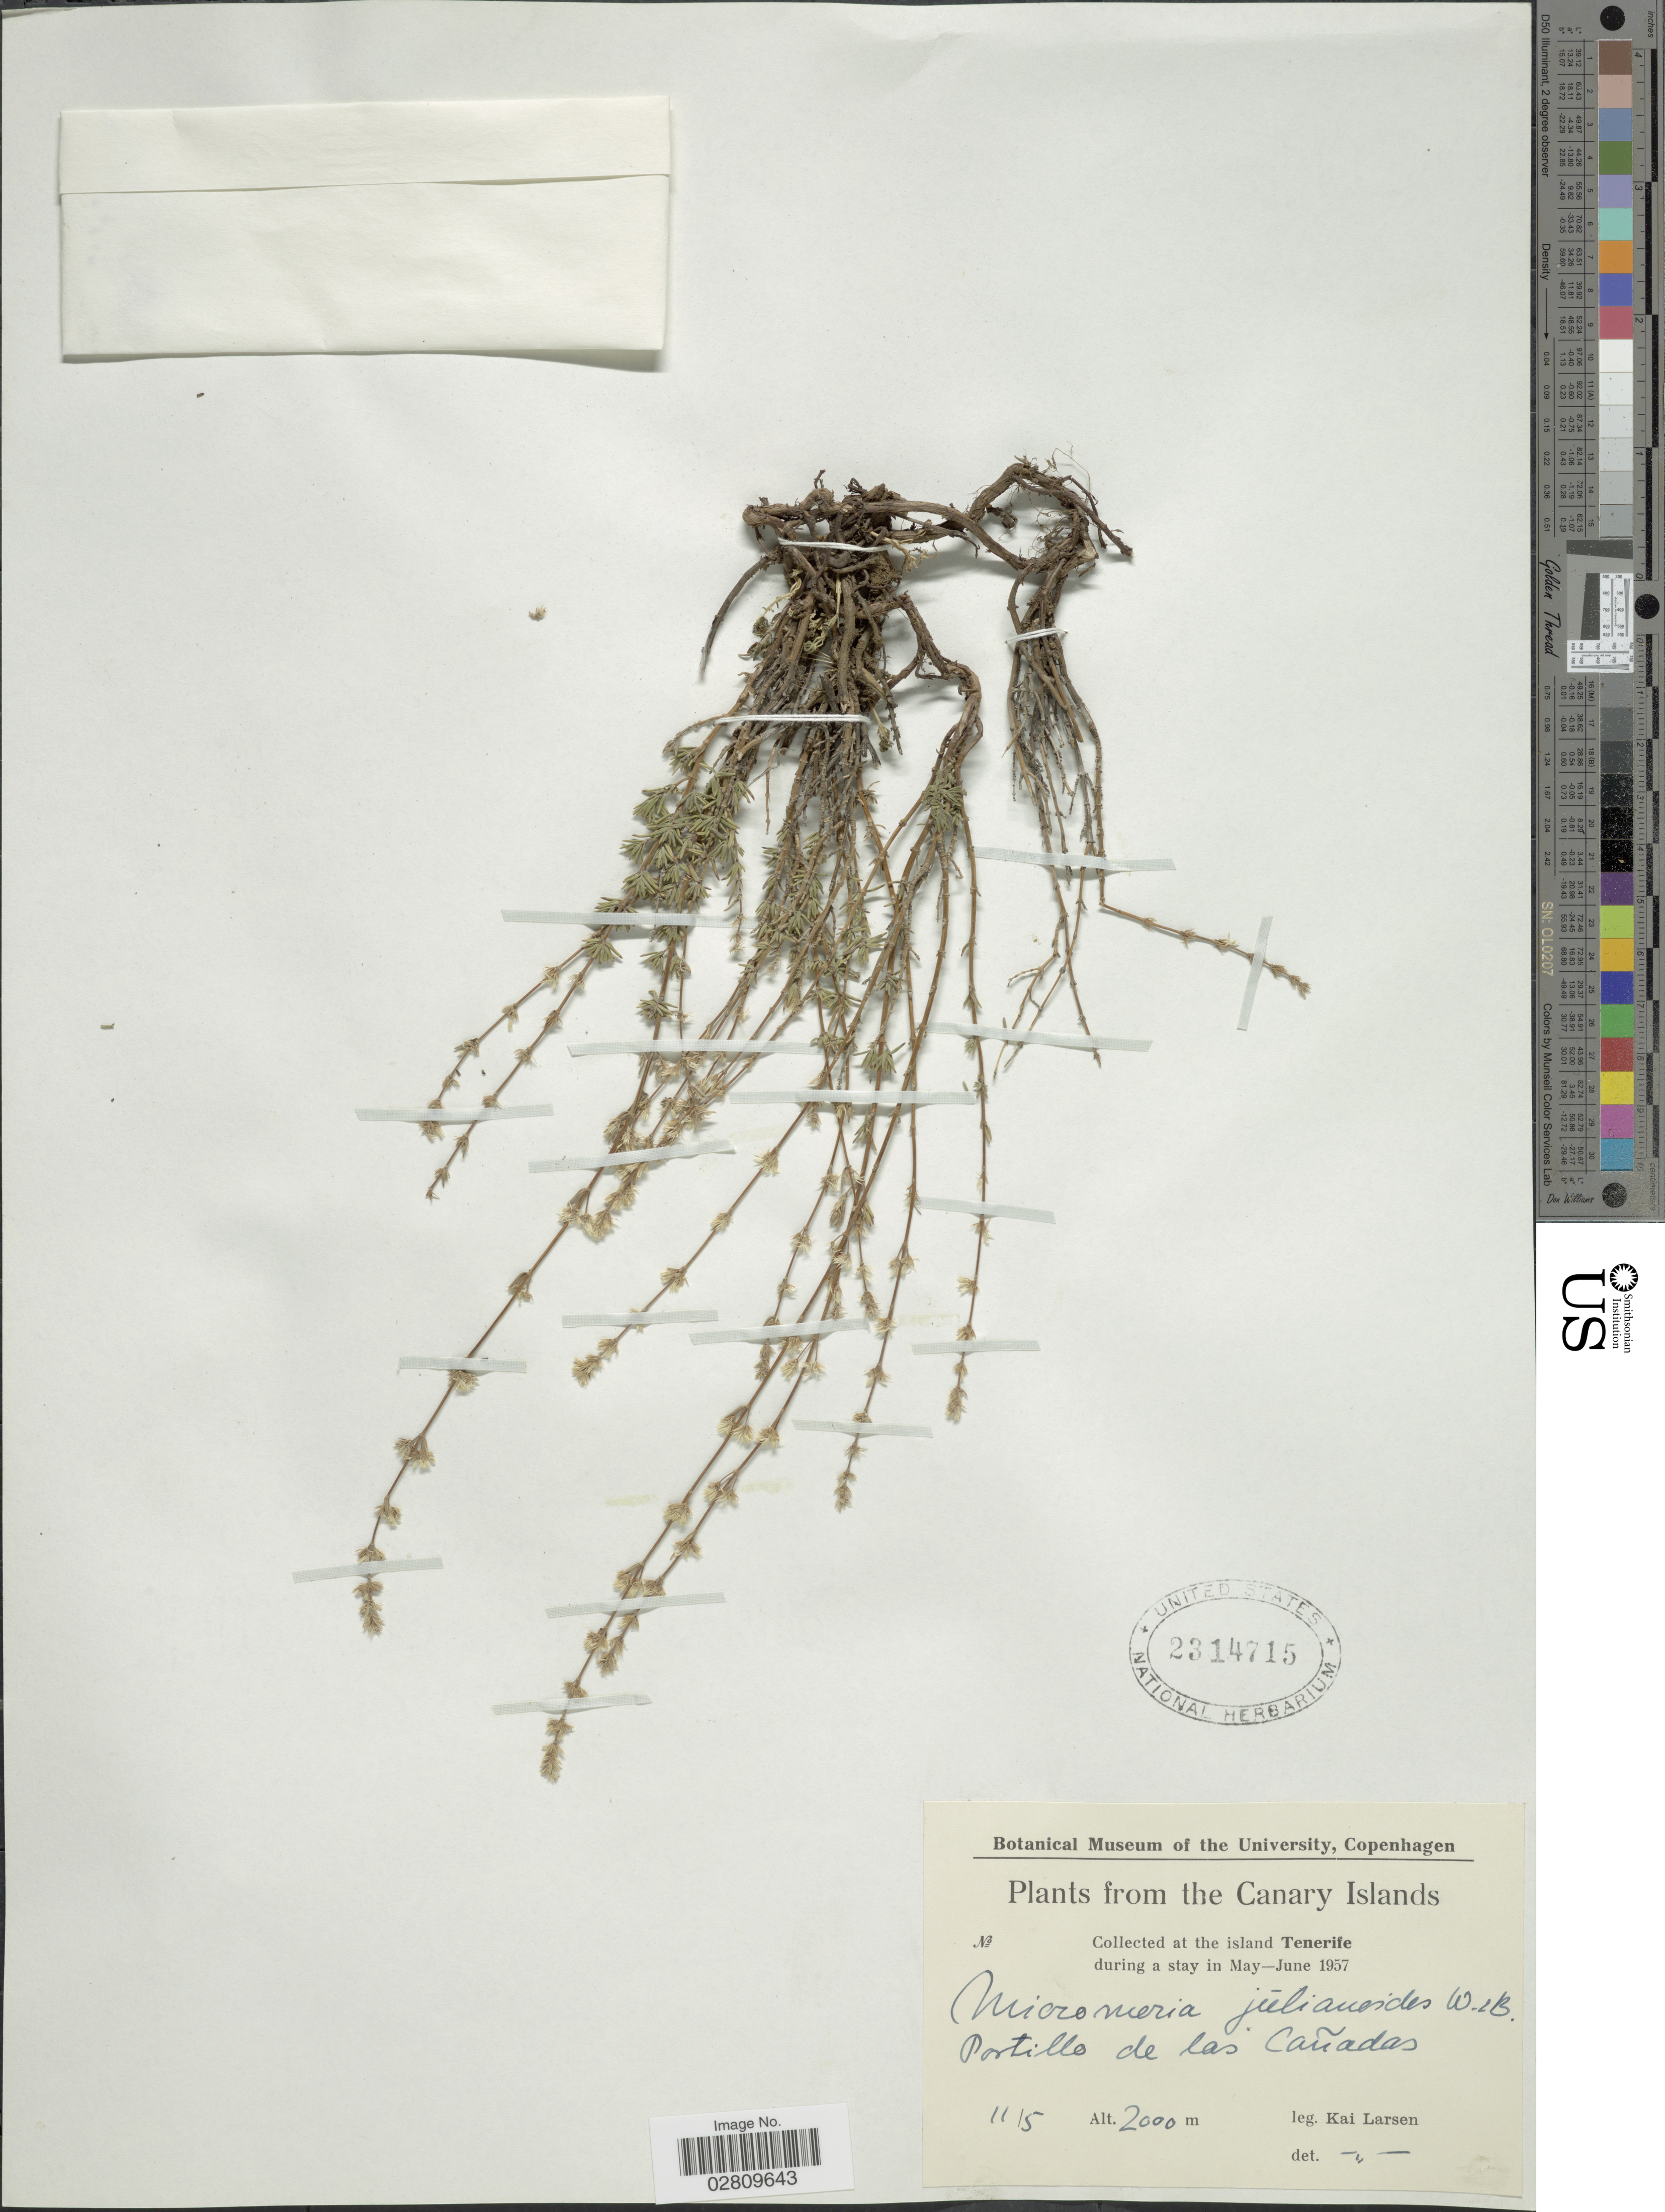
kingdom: Plantae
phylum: Tracheophyta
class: Magnoliopsida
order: Lamiales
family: Lamiaceae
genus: Micromeria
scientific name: Micromeria julianoides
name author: D.A. Webb & Berthel.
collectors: K. Larsen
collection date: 1957-05-11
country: Spain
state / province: Canarias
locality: Canary Islands. At the island Tenerife. Portillo de las Cañadas.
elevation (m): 2000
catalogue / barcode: US 2314715